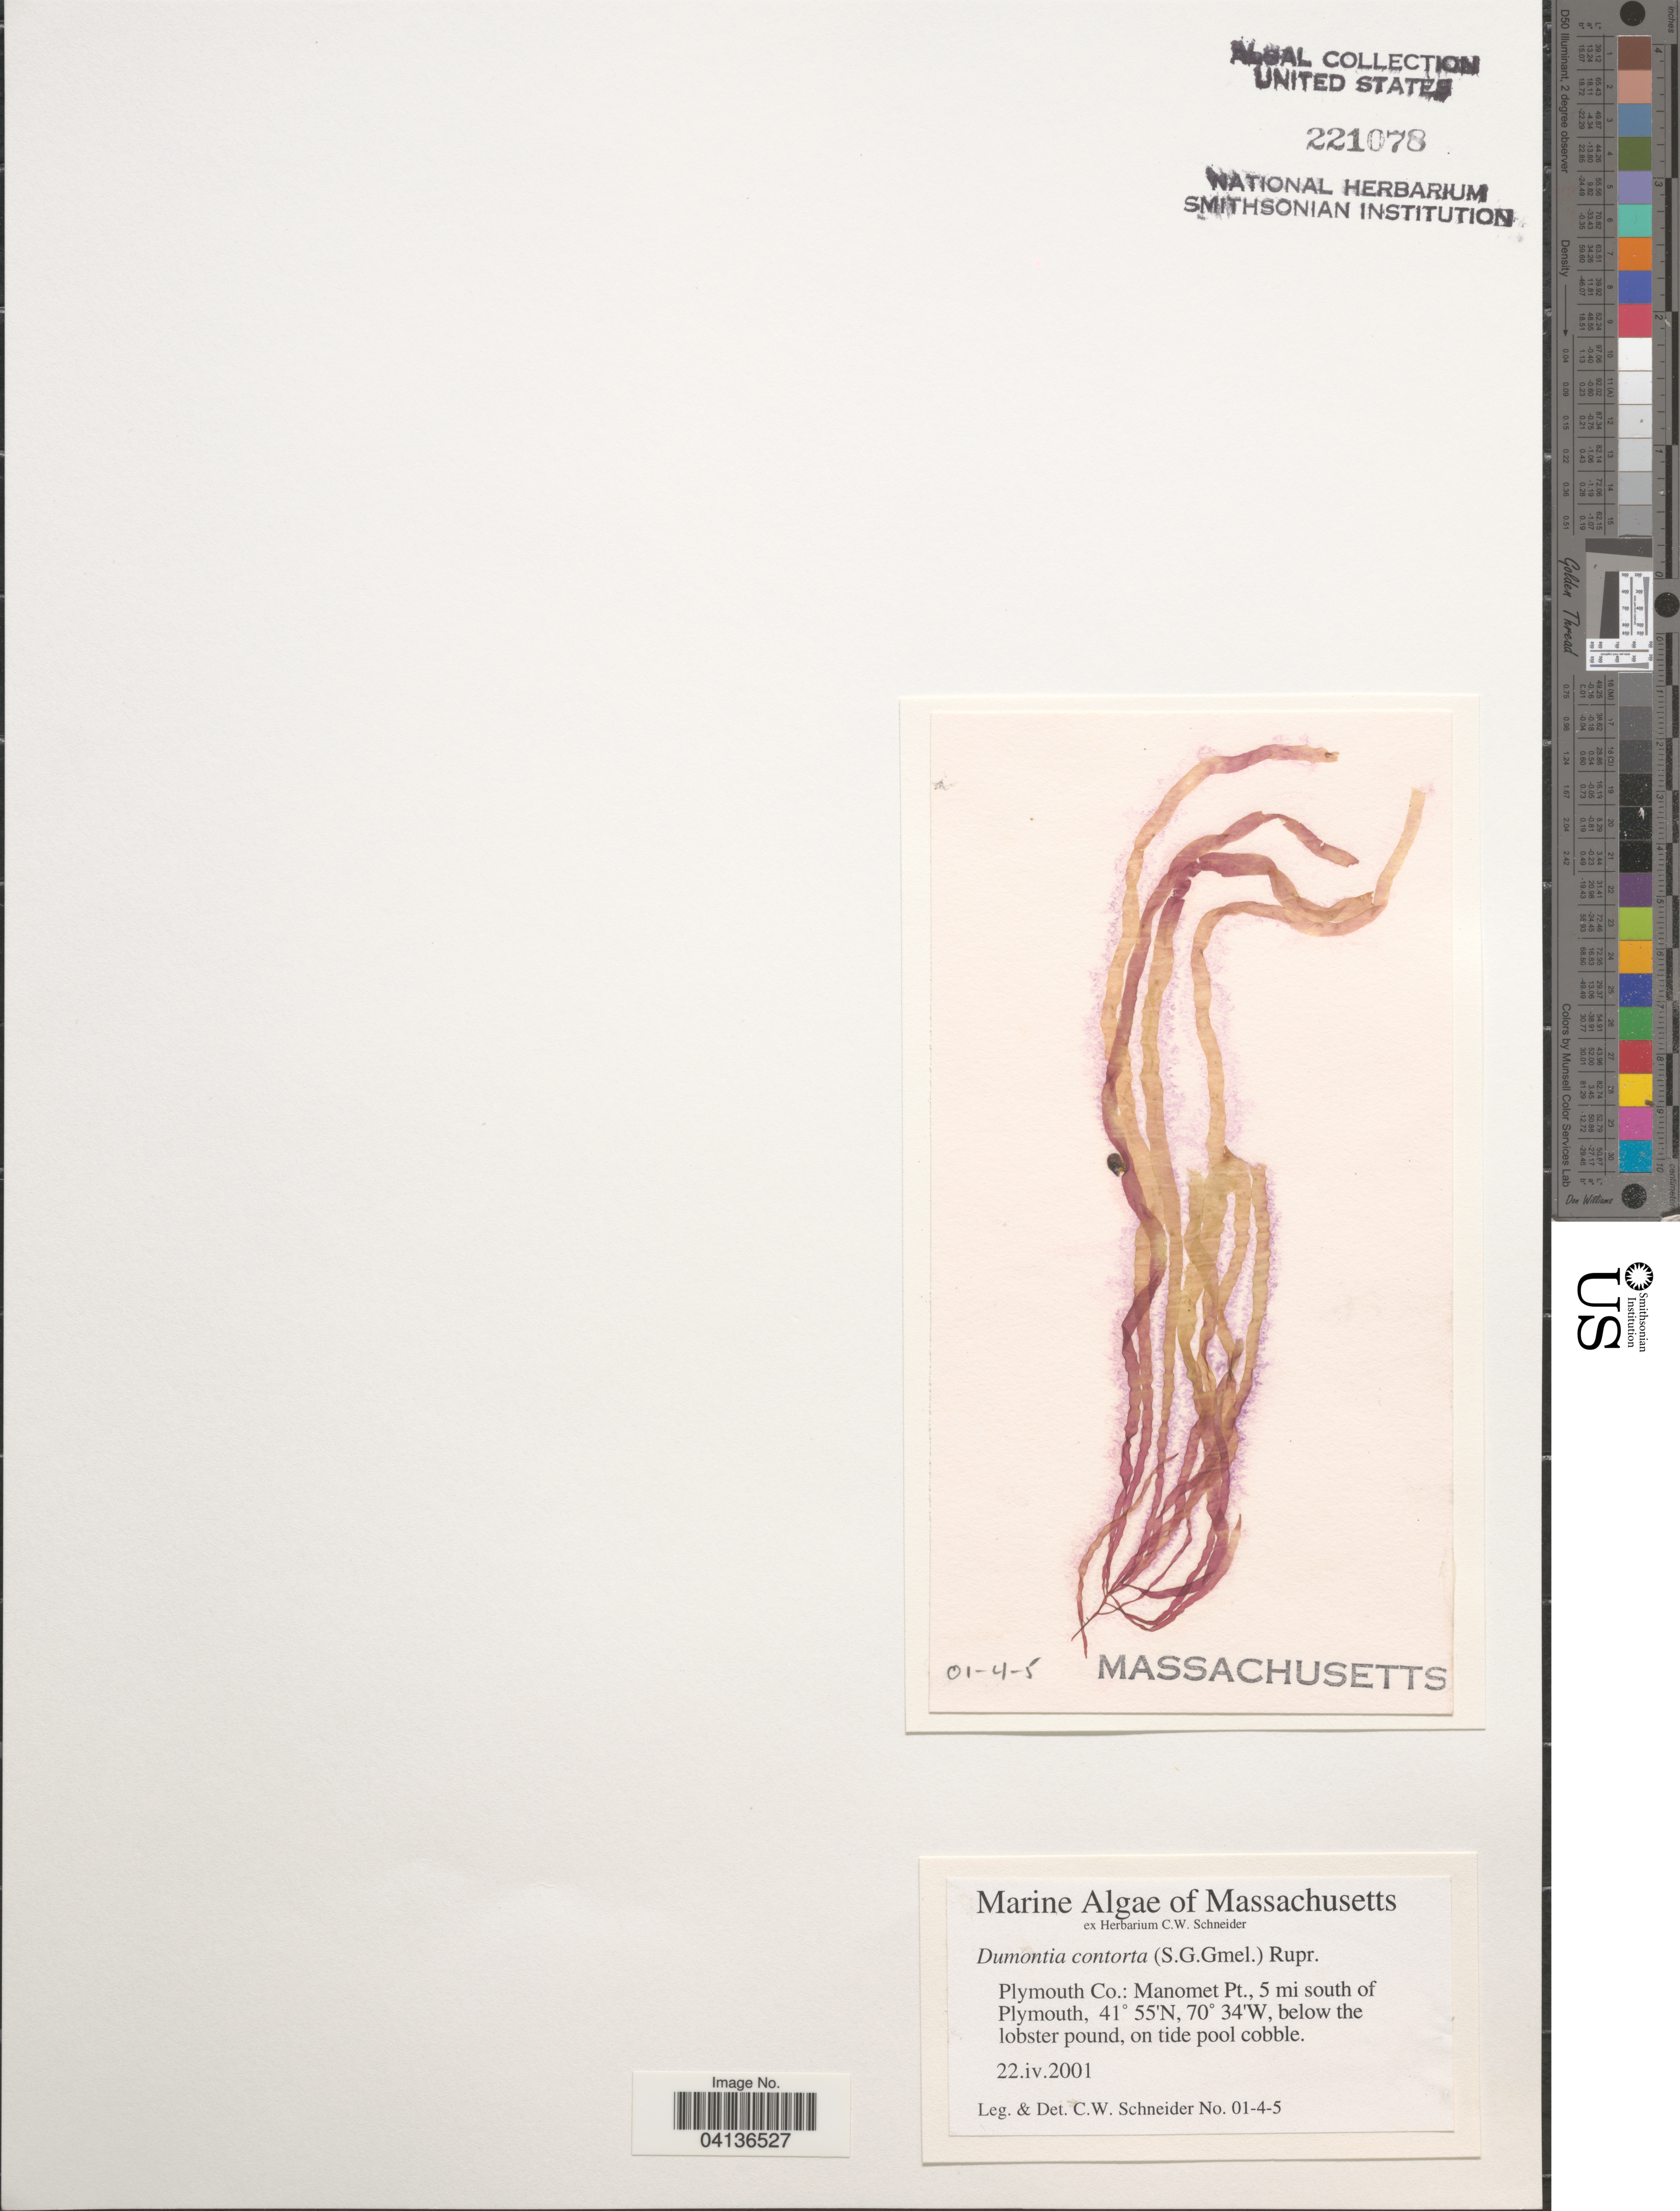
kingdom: Plantae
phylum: Rhodophyta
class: Florideophyceae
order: Gigartinales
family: Dumontiaceae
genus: Dumontia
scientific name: Dumontia contorta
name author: (S.G. Gmel.) Rupr.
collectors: C. W.Schneider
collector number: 01-4-5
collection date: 2001-04-22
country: United States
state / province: Massachusetts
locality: Plymouth Co.: Manomet Pt., 5 mi south of Plymouth, below the lobster pound, on tide pool cobble.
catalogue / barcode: US 221078